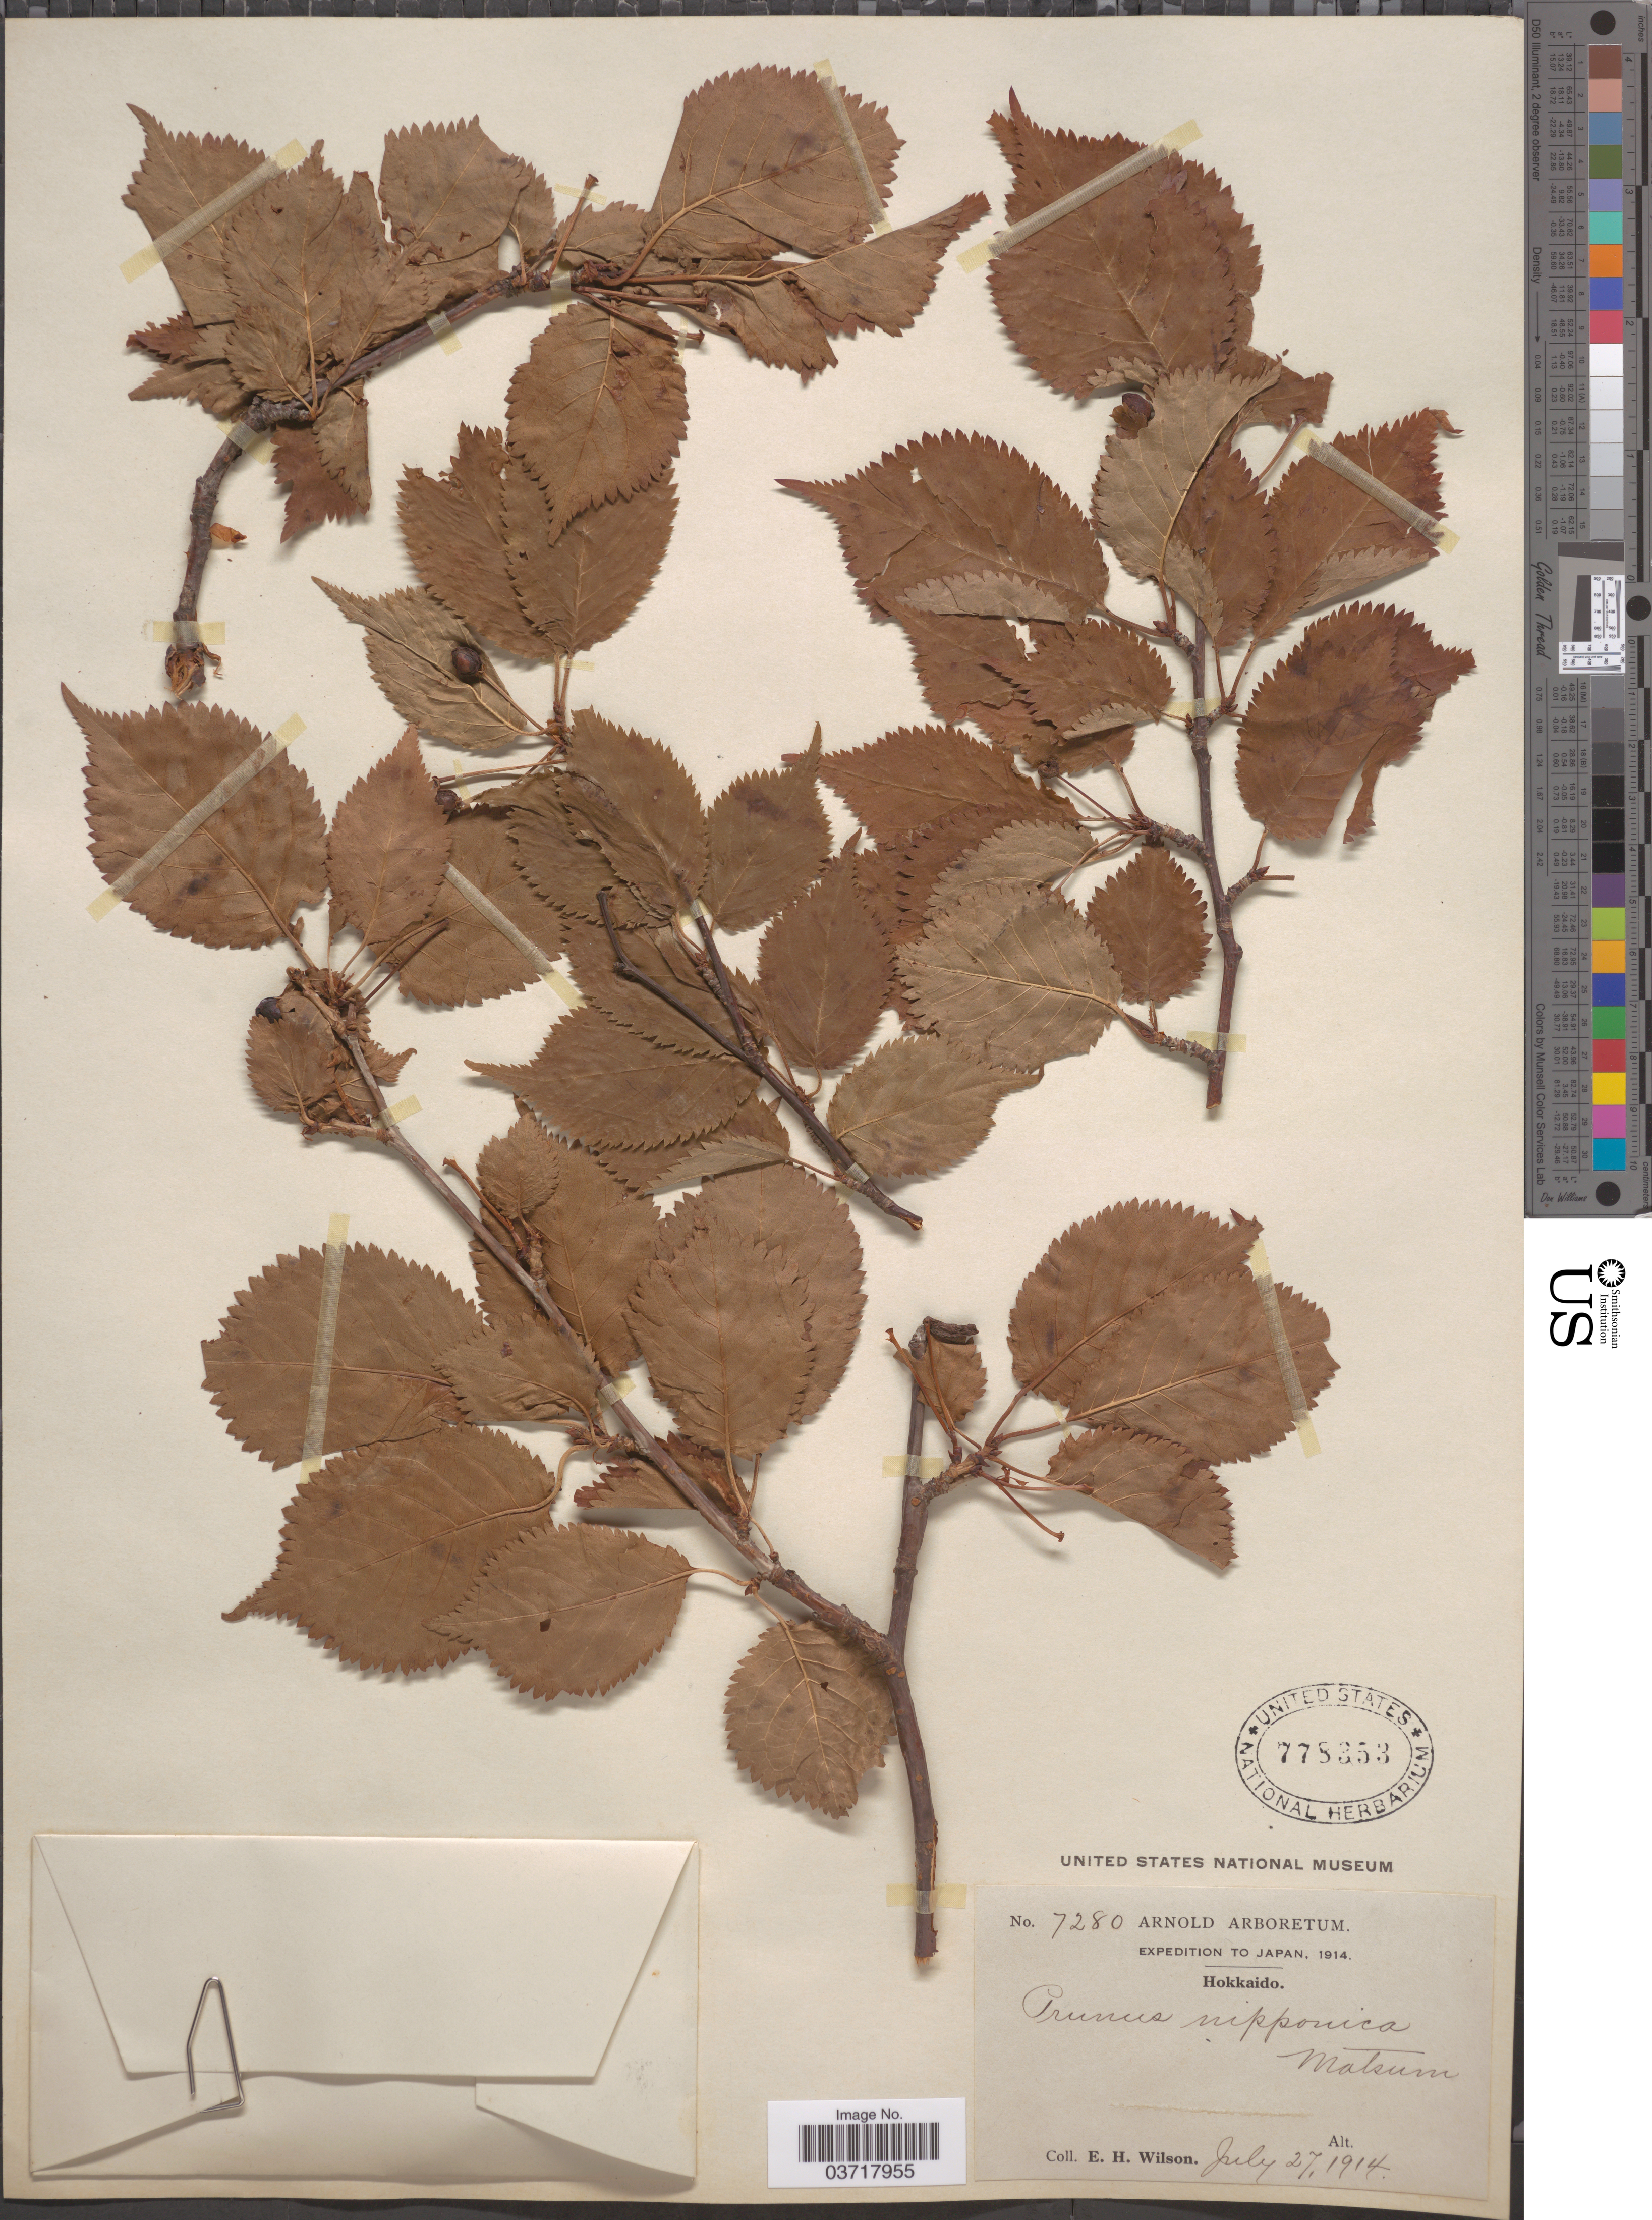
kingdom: Plantae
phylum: Tracheophyta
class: Magnoliopsida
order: Rosales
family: Rosaceae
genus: Prunus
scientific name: Prunus nipponica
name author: Matsum.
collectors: E. Wilson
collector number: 7280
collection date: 1914-07-27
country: Japan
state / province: Hokkaidō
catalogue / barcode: US 778353